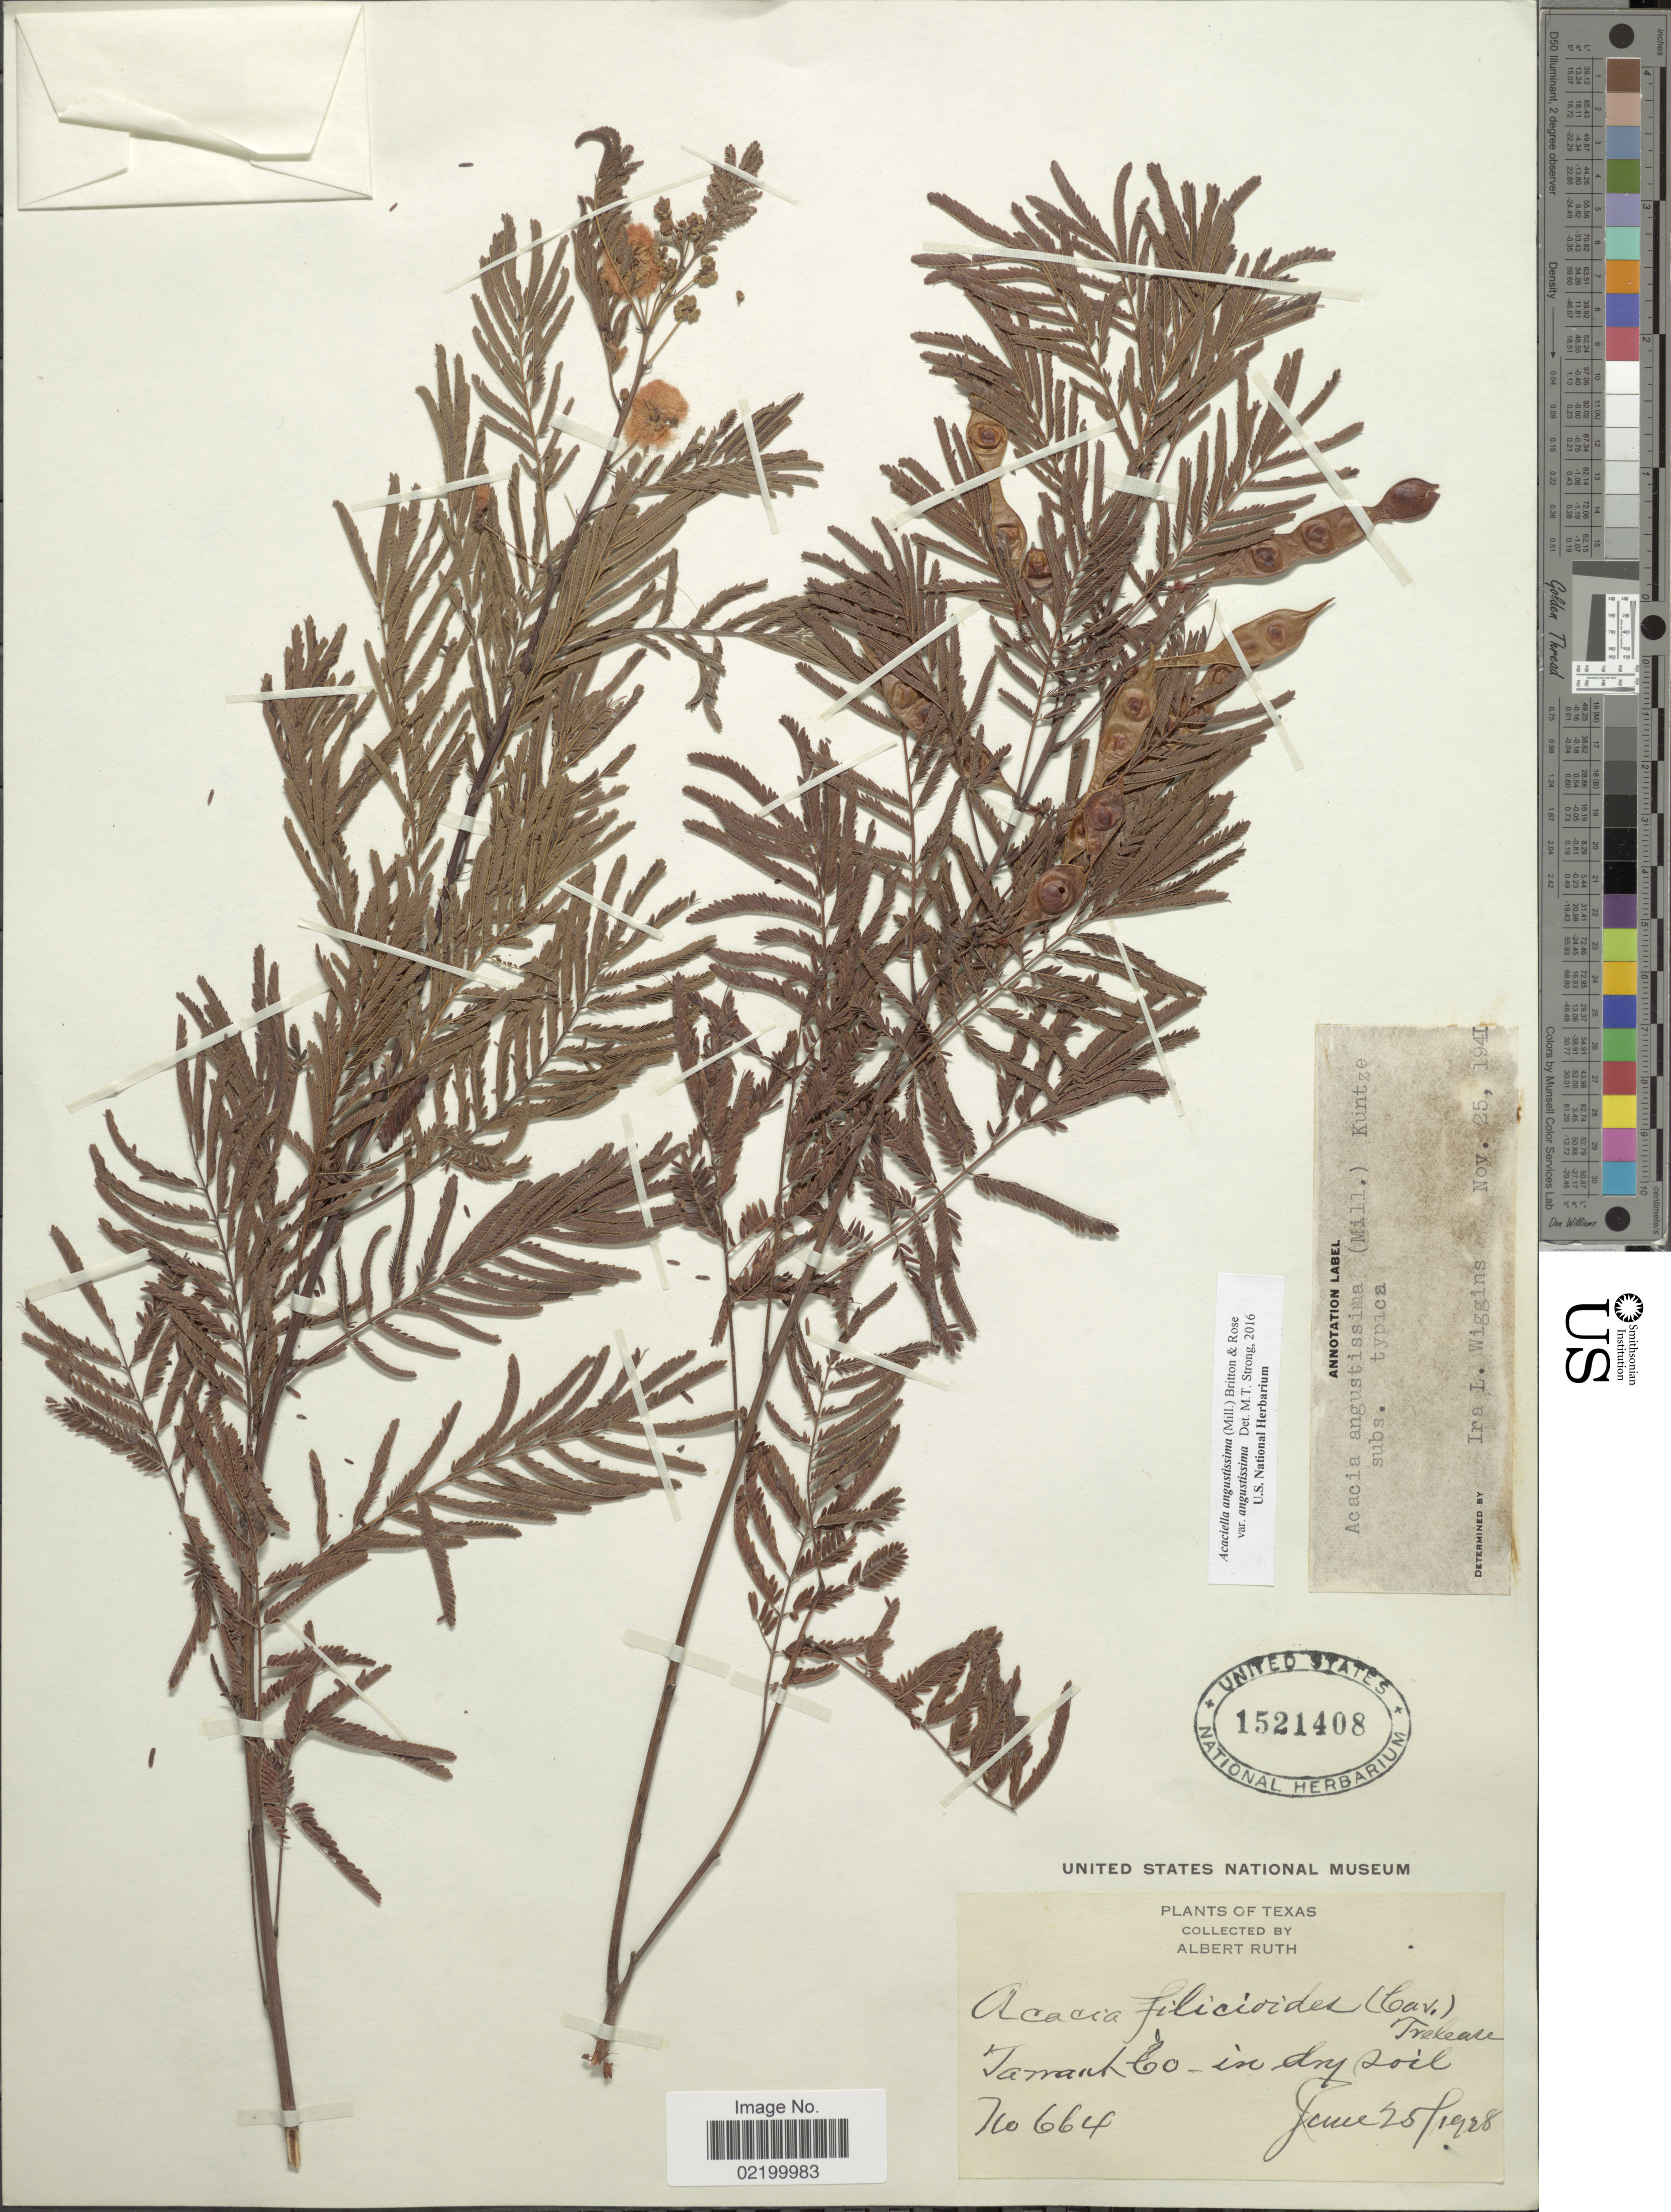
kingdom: Plantae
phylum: Tracheophyta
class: Magnoliopsida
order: Fabales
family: Fabaceae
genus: Acaciella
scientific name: Acaciella angustissima var. angustissima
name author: (Mill.) Britton & Rose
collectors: A. Ruth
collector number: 664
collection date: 1928-06-25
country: United States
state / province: Texas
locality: Tarrant Co.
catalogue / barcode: US 1521408